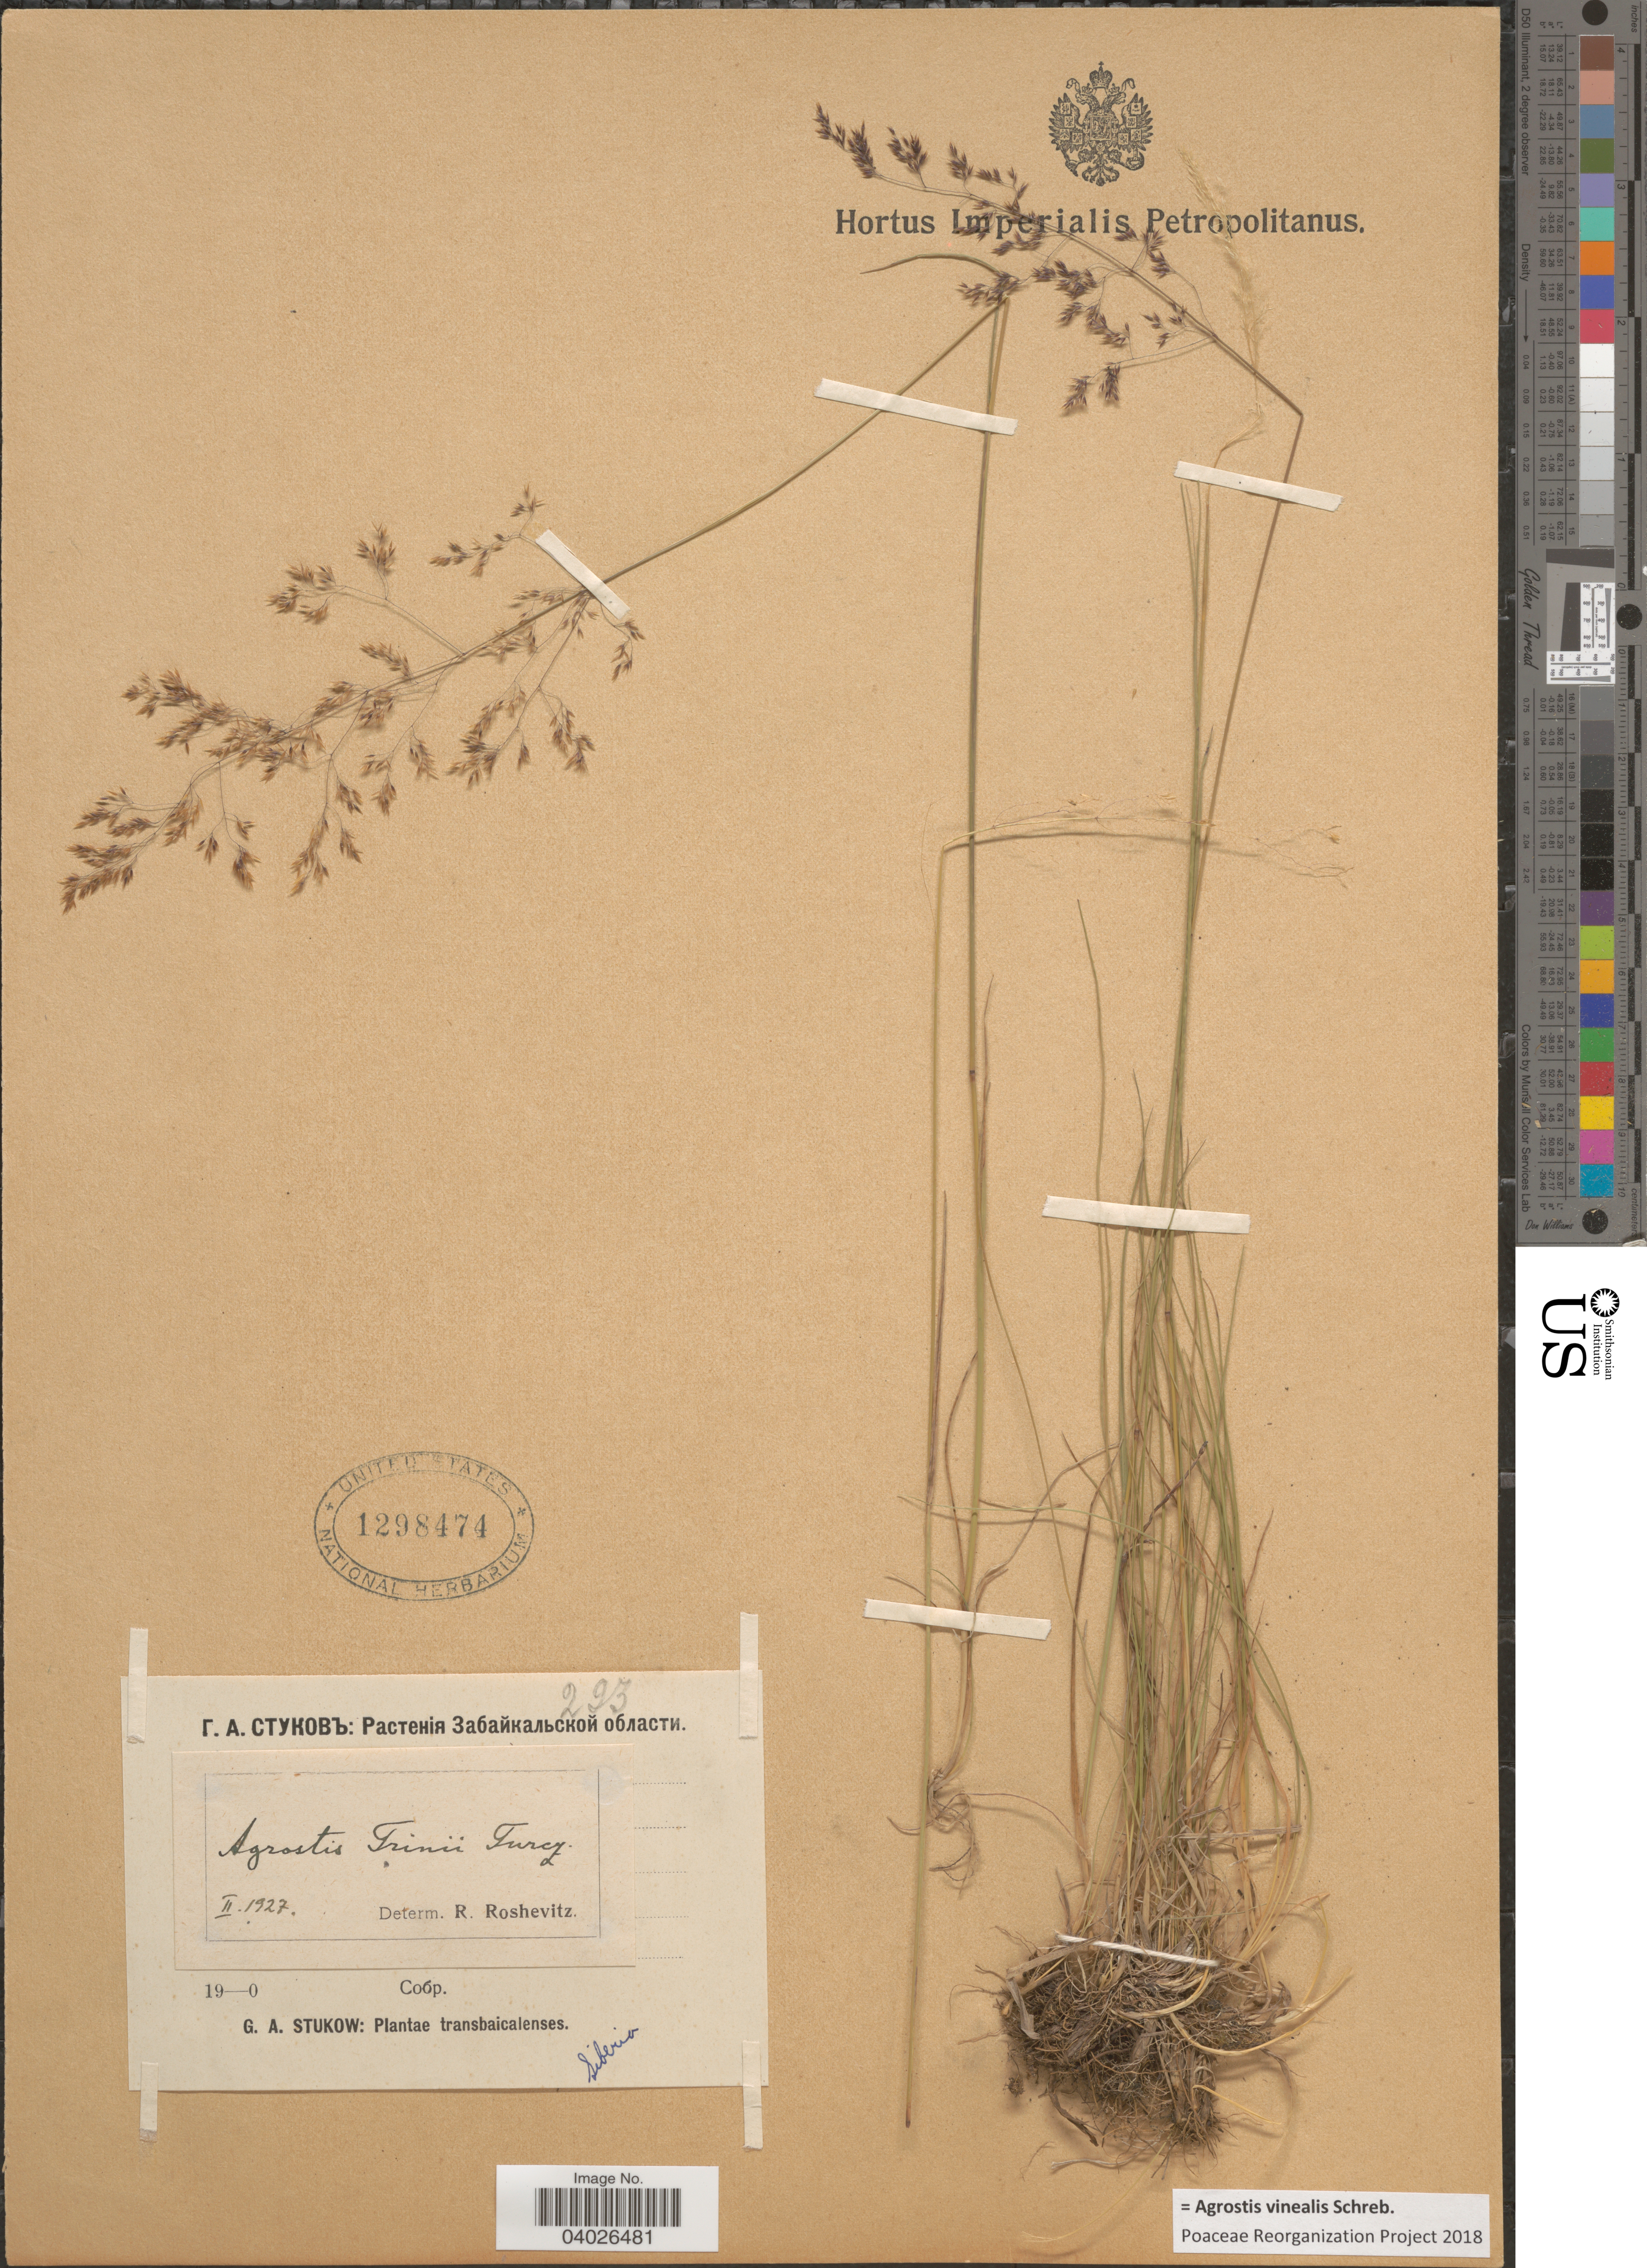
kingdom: Plantae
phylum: Tracheophyta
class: Liliopsida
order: Poales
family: Poaceae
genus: Agrostis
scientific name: Agrostis vinealis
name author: Schreb.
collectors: G. Stukow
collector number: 293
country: Russian Federation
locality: Transbaicalenses. Siberia.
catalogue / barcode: US 1298474